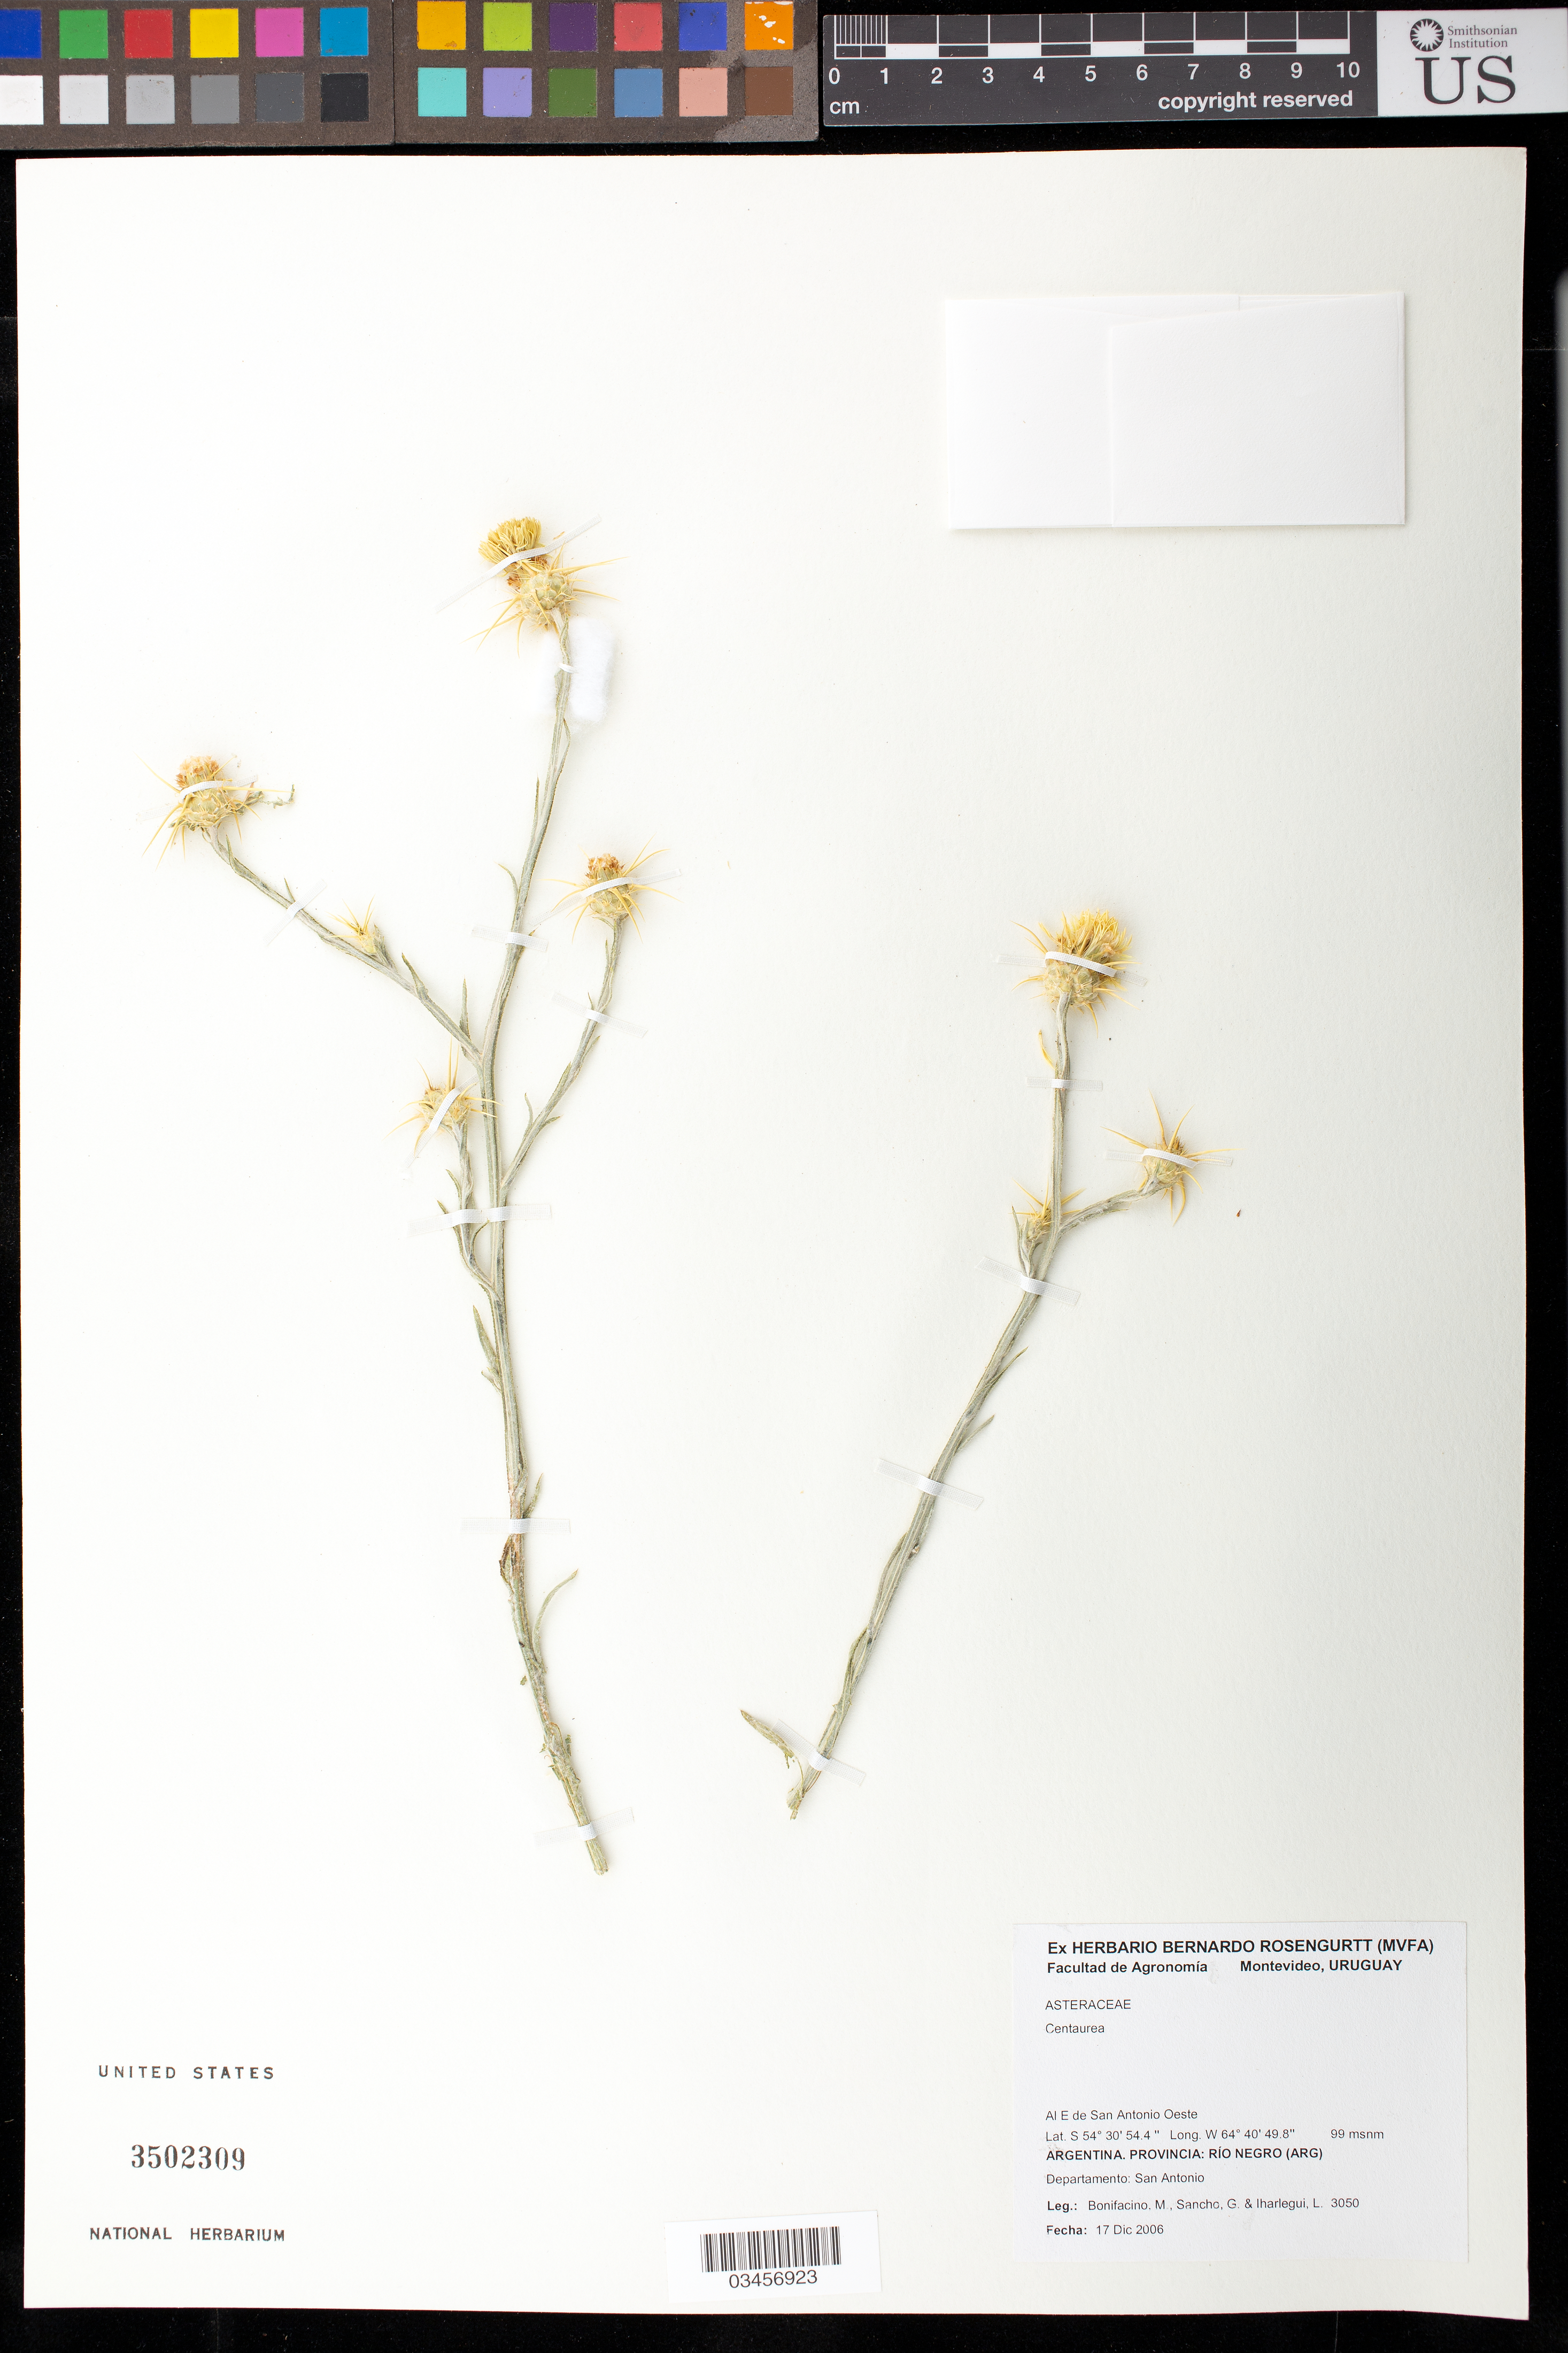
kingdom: Plantae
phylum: Tracheophyta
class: Magnoliopsida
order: Asterales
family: Asteraceae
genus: Centaurea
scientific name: Centaurea sp.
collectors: M. Bonifacino, G. Sancho & L. Iharlegui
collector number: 3050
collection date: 2006-12-17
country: Argentina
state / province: Río Negro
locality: Departamento San Antonio. Al E de San Antonio Oeste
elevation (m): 99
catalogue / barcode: US 3502309